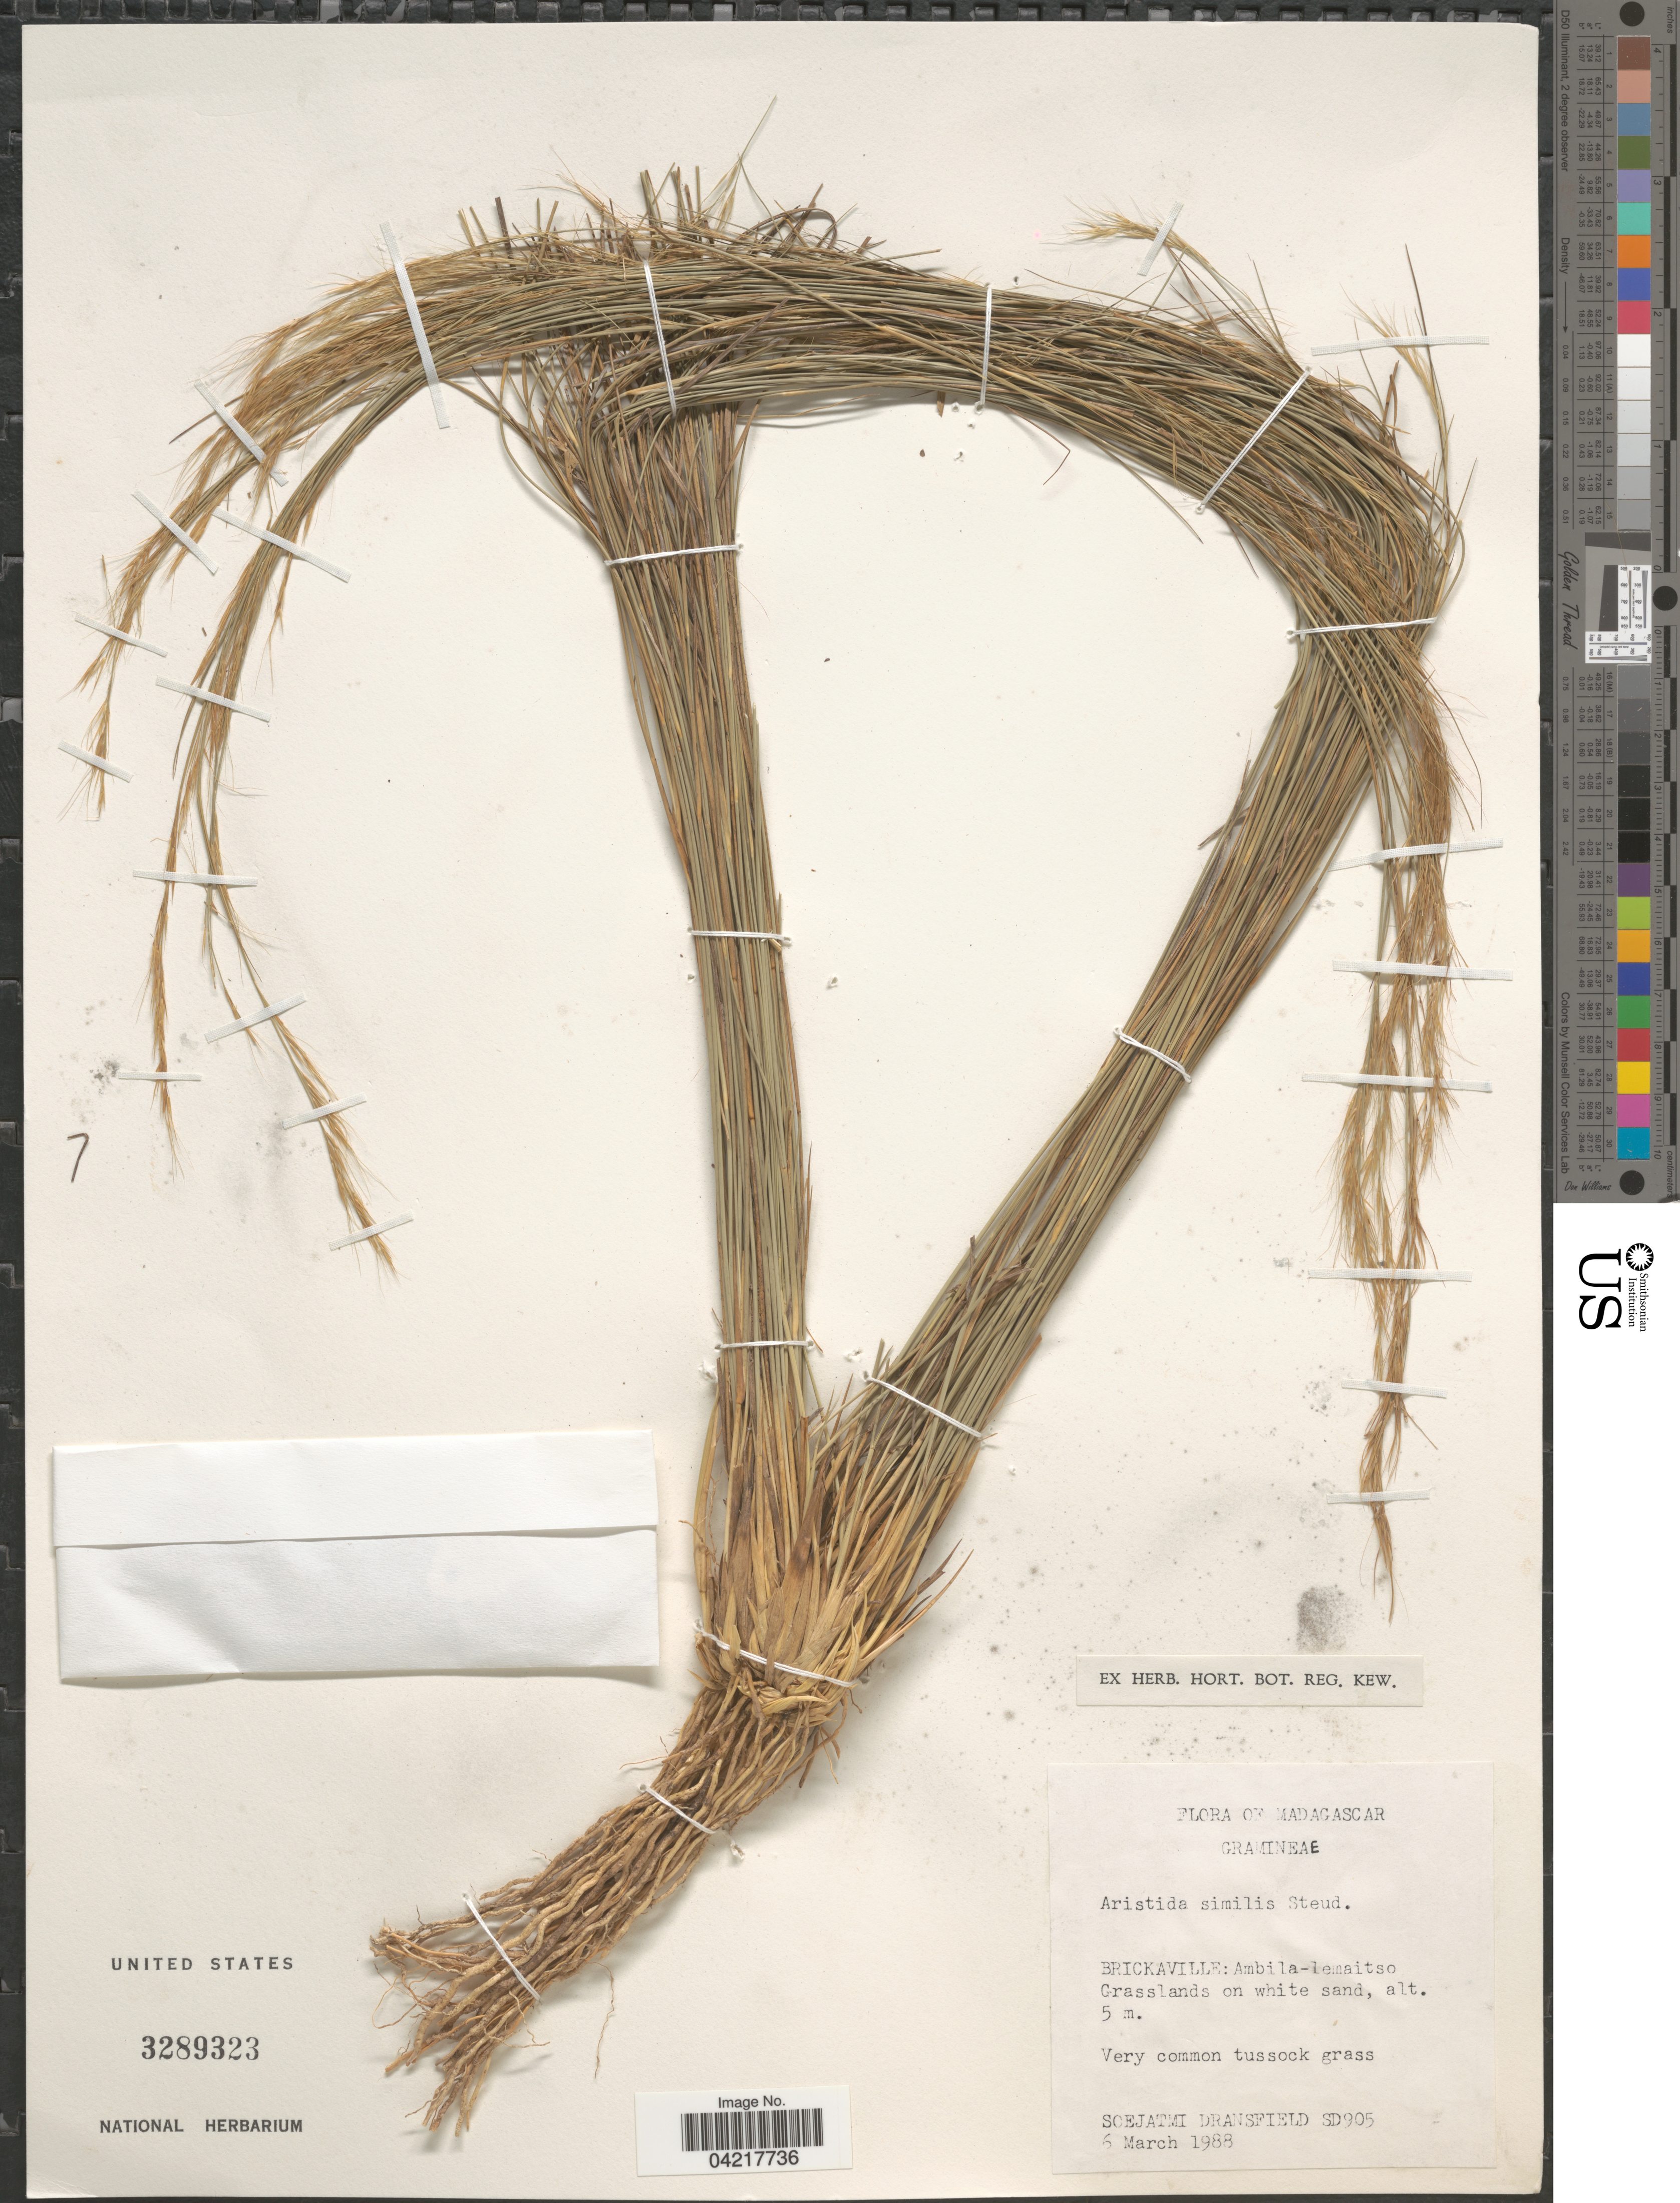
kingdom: Plantae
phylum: Tracheophyta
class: Liliopsida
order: Poales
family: Poaceae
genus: Aristida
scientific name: Aristida similis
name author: Steud.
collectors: S. Dransfield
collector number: SD905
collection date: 1988-03-06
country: Madagascar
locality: Brickaville: Ambila-Lemaitso Grasslands on white sand.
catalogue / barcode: US 3289323